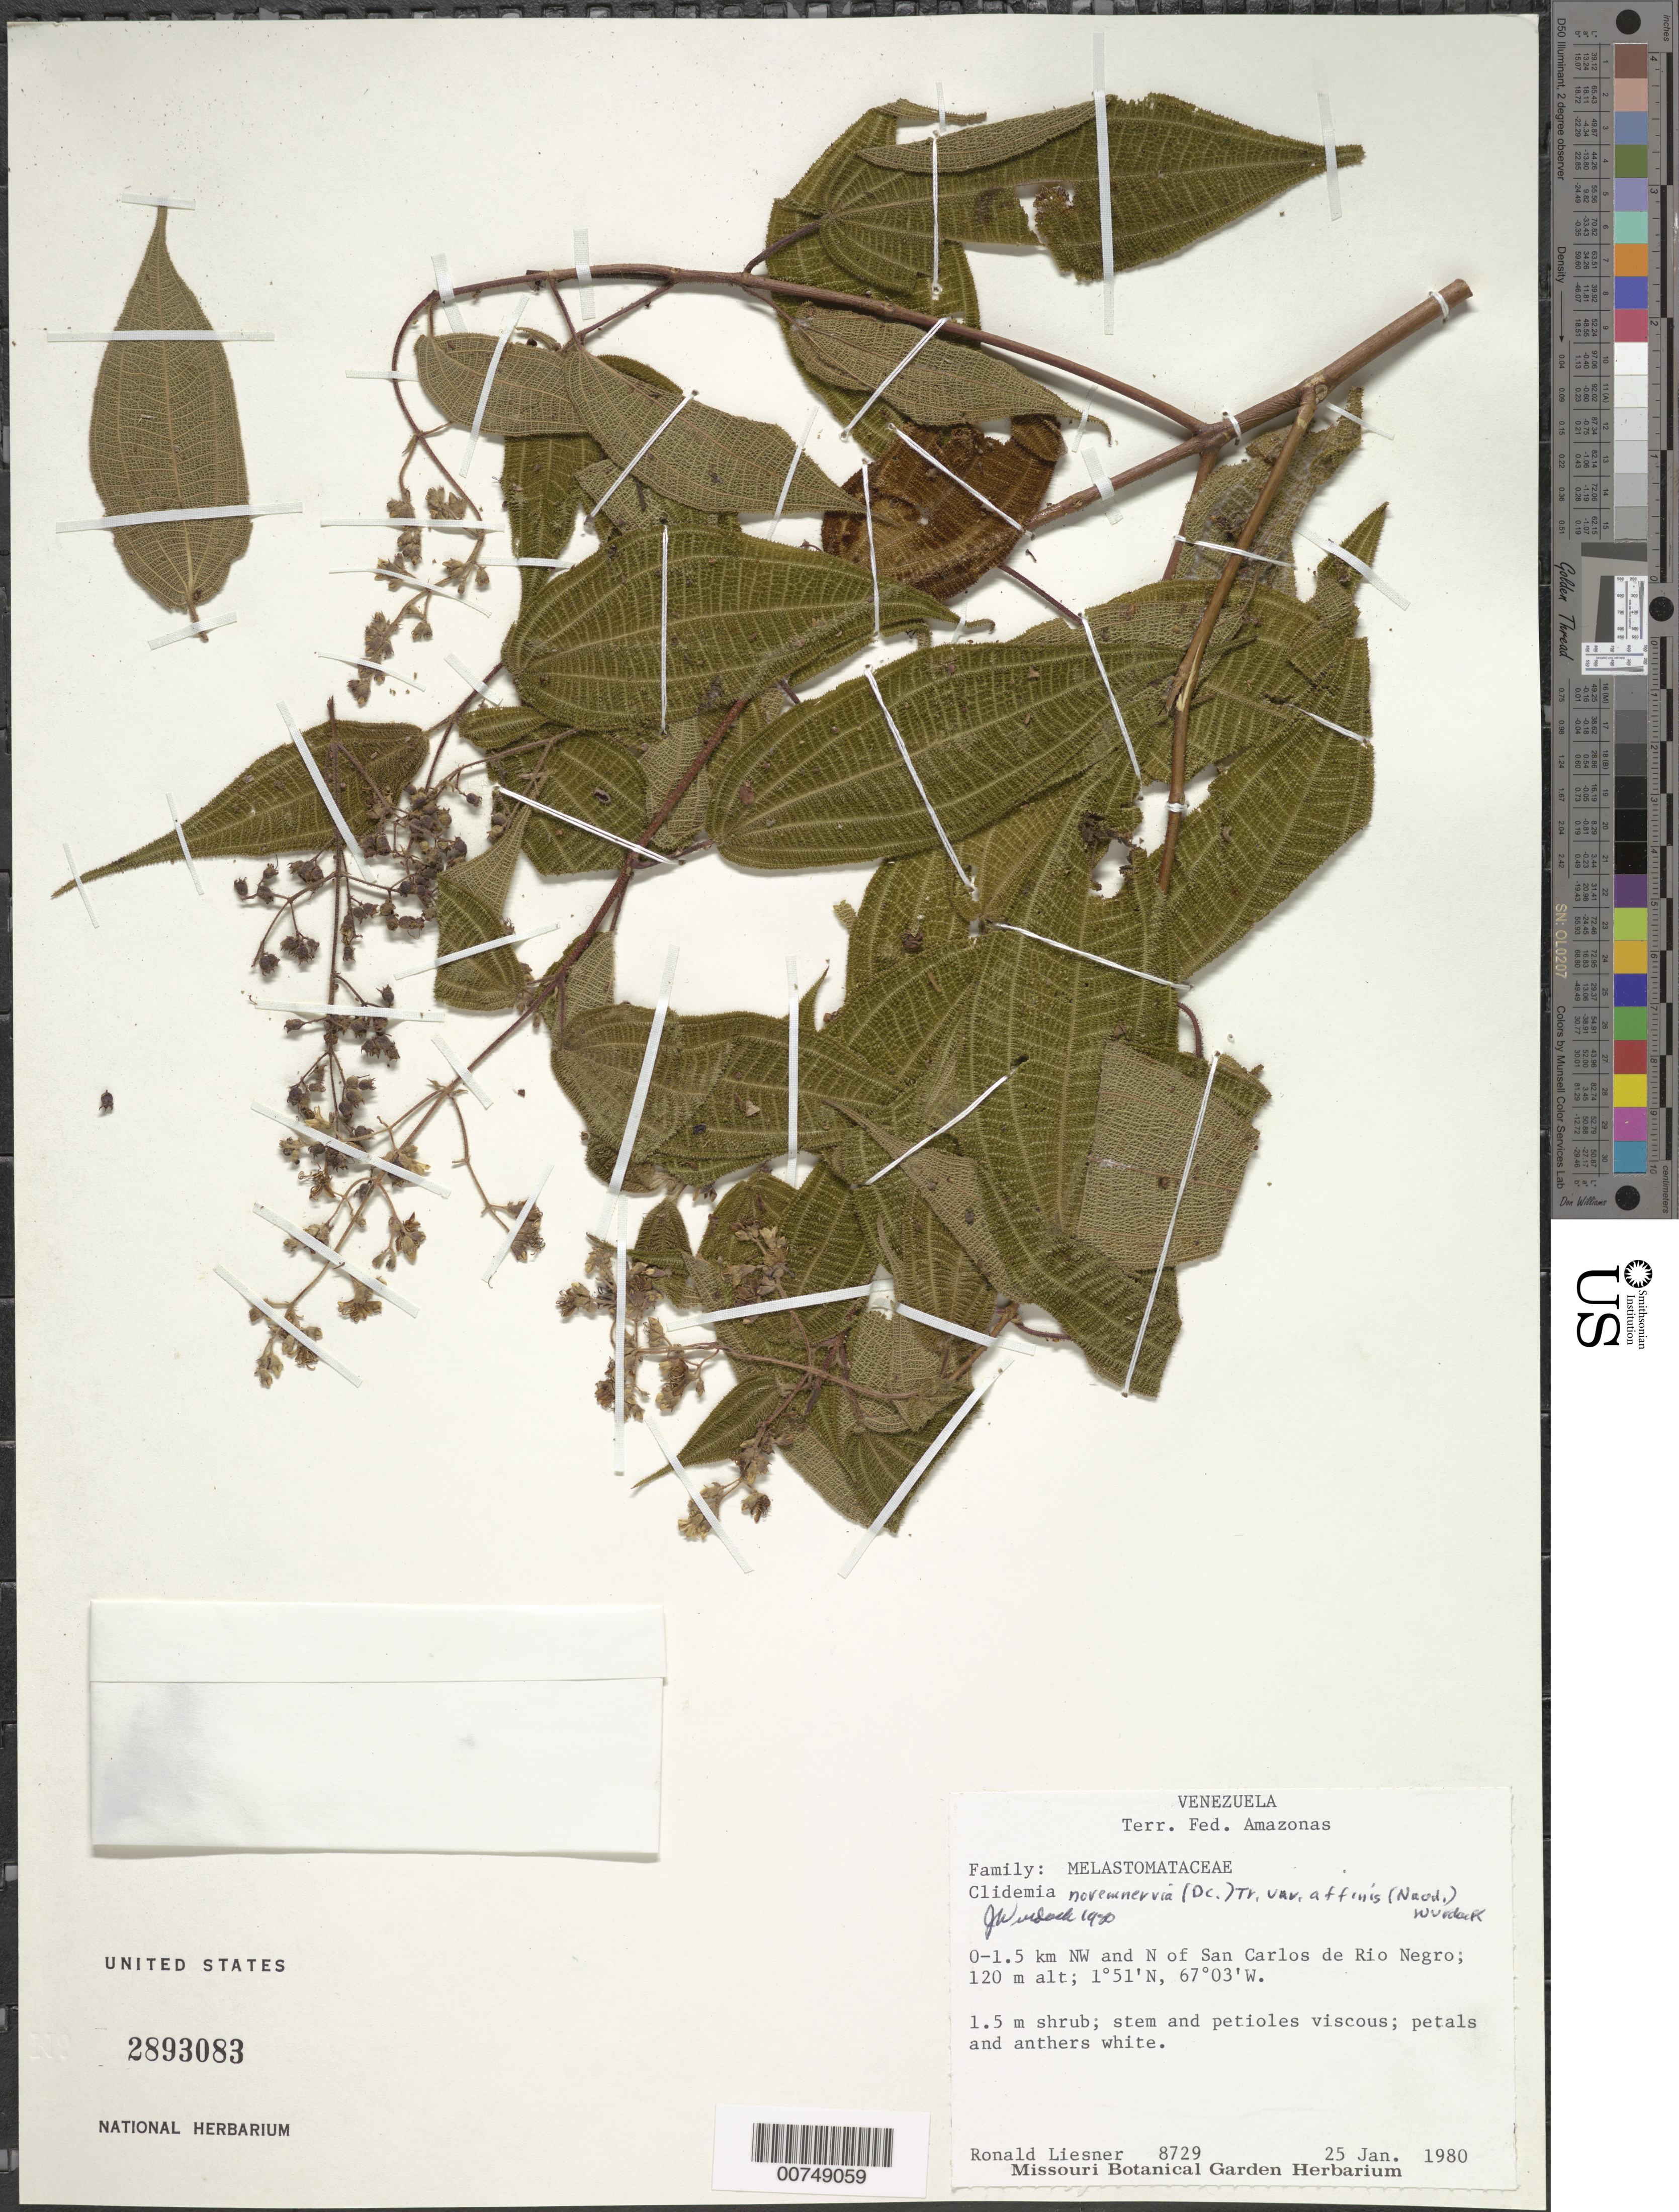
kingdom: Plantae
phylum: Tracheophyta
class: Magnoliopsida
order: Myrtales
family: Melastomataceae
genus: Clidemia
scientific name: Clidemia novemnervia var. affinis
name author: (Naudin) Wurdack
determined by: Wurdack, John J., (US), US (UNITED STATES)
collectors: R. L. Liesner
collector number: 8729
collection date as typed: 25-Jan-80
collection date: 1980-01-25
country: Venezuela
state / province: Amazonas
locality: San Carlos de Río Negro, 0 - 1.5 km NW and N of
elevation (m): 120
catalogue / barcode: US 2893083